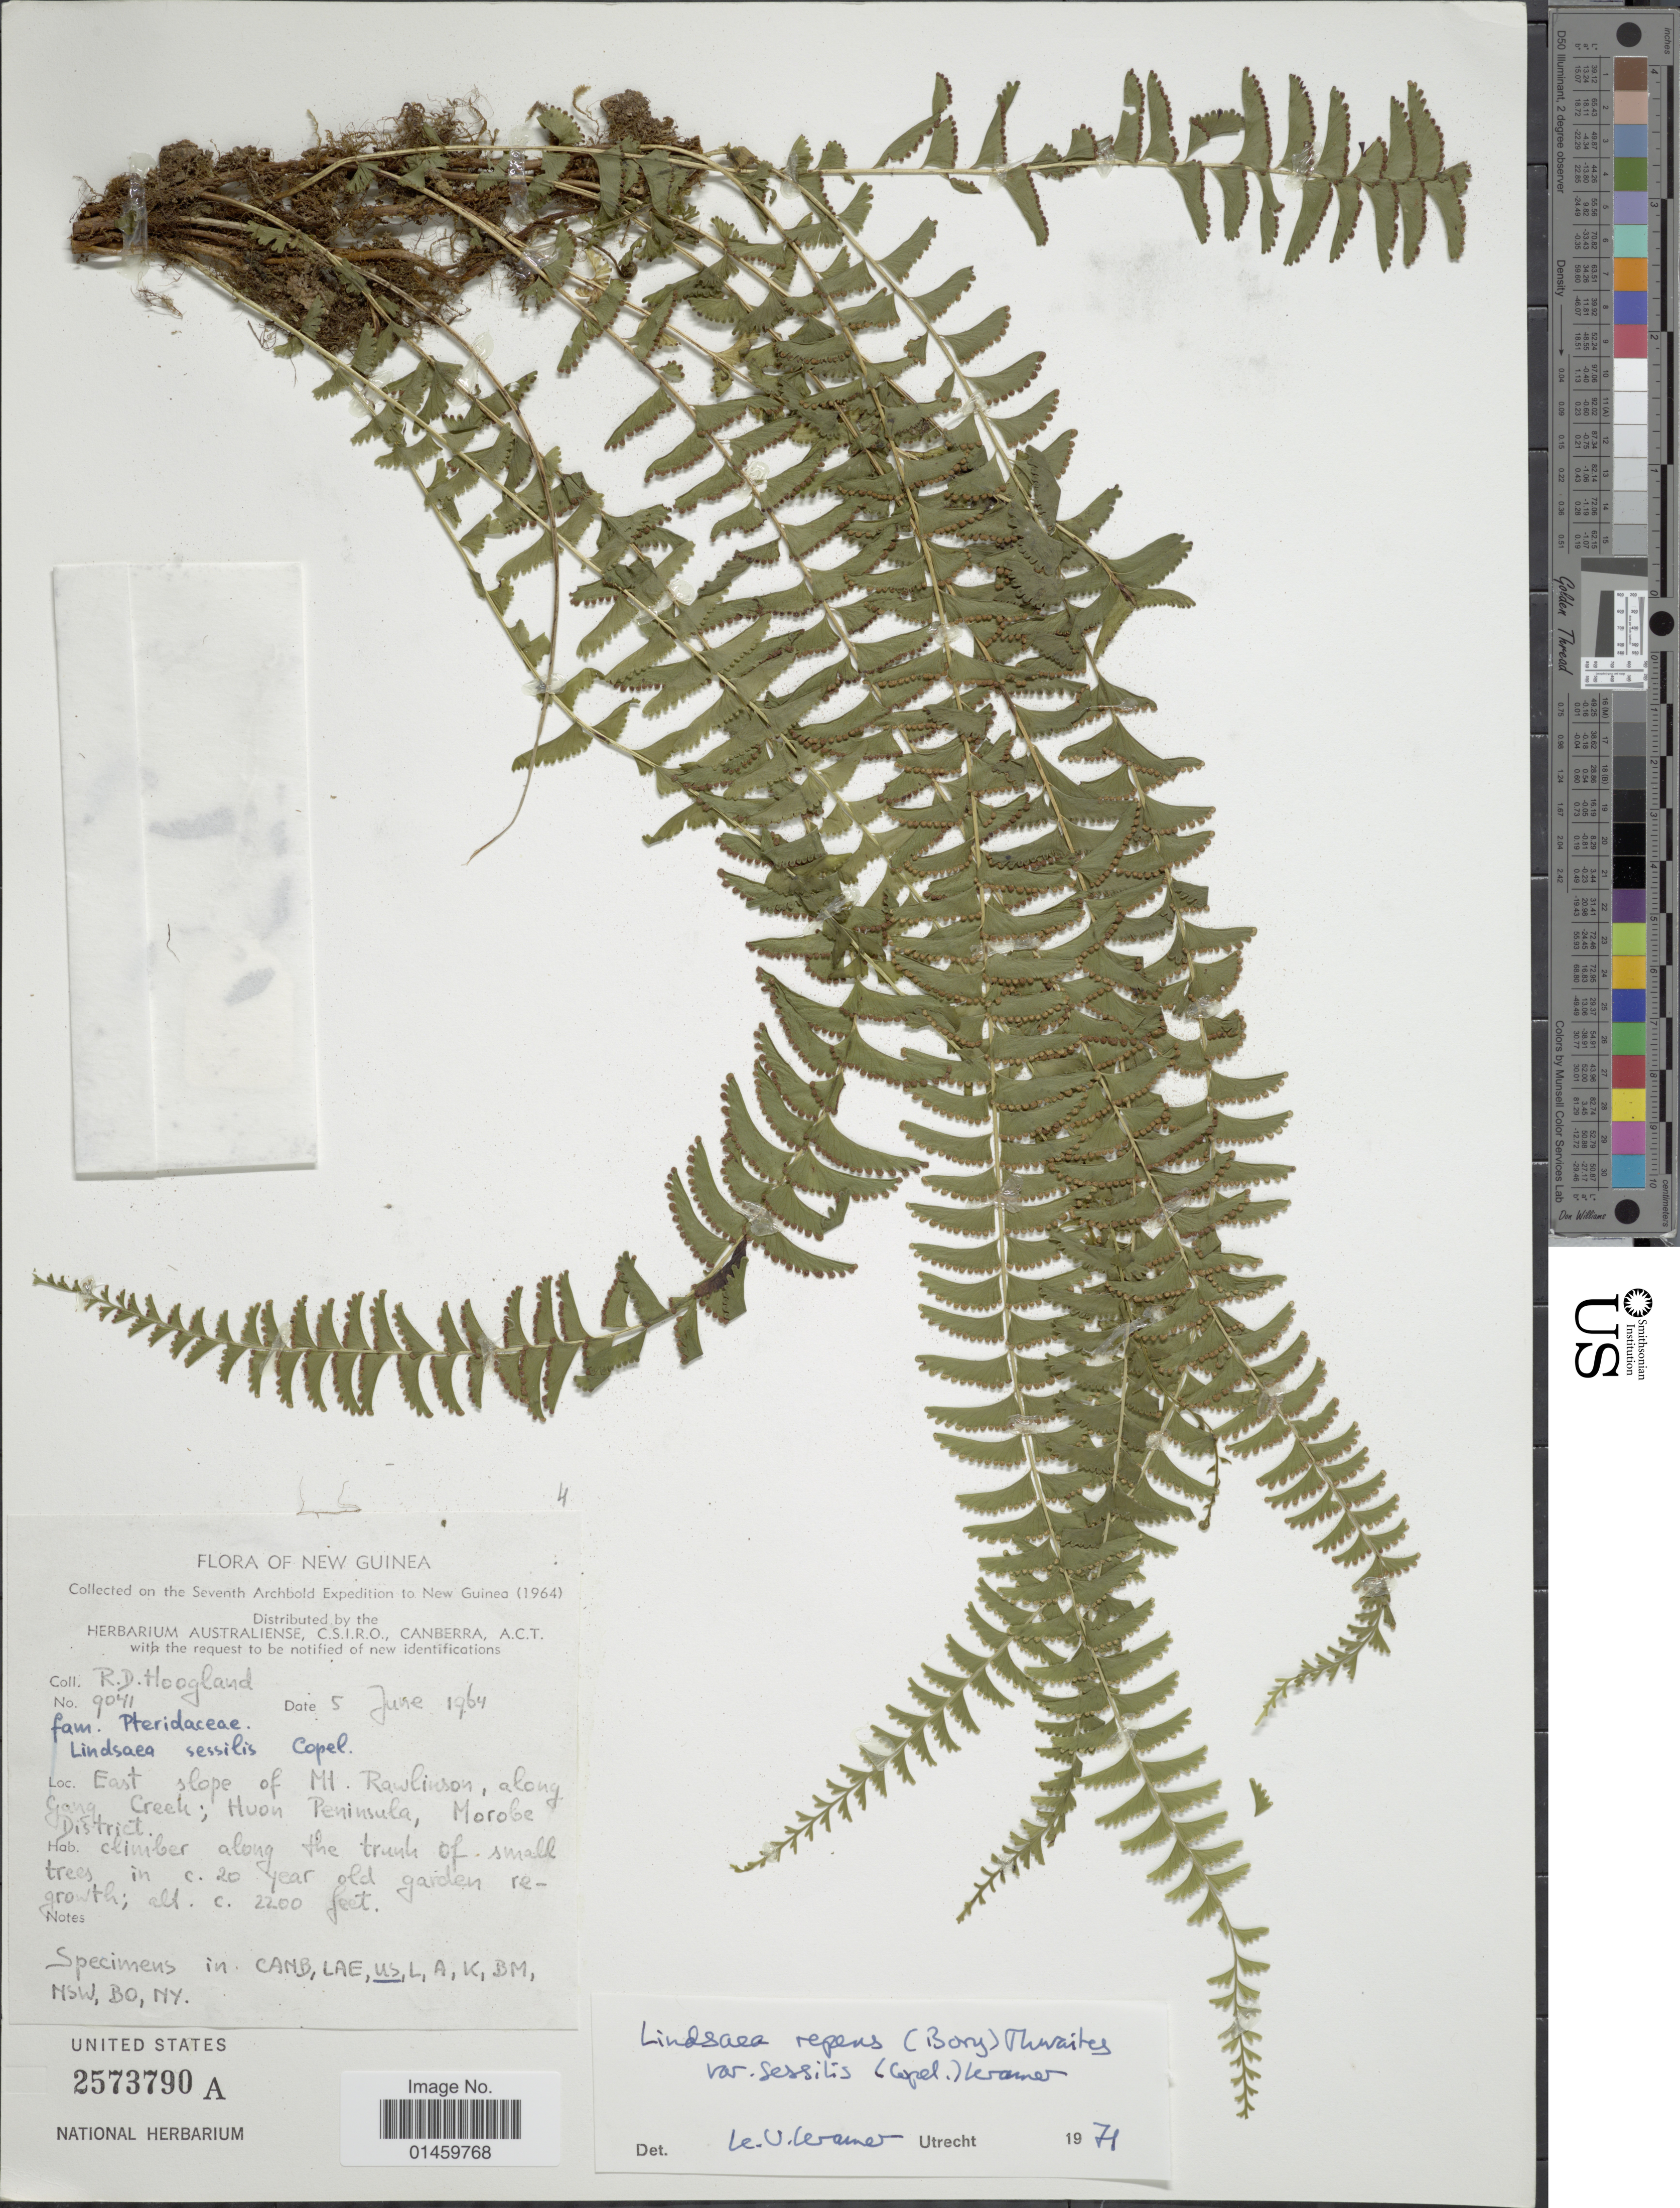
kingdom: Plantae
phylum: Tracheophyta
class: Polypodiopsida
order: Polypodiales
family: Lindsaeaceae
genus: Lindsaea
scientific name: Lindsaea repens var. sessilis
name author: (Copel.) K.U. Kramer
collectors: R. D. Hoogland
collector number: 9041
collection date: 1964-06-05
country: Papua New Guinea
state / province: Morobe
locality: New Guinea. East slope of Mt. Rawlinson, along Gang Creek; Huon Peninsula, Morobe District.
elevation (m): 671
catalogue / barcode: US 2573790A